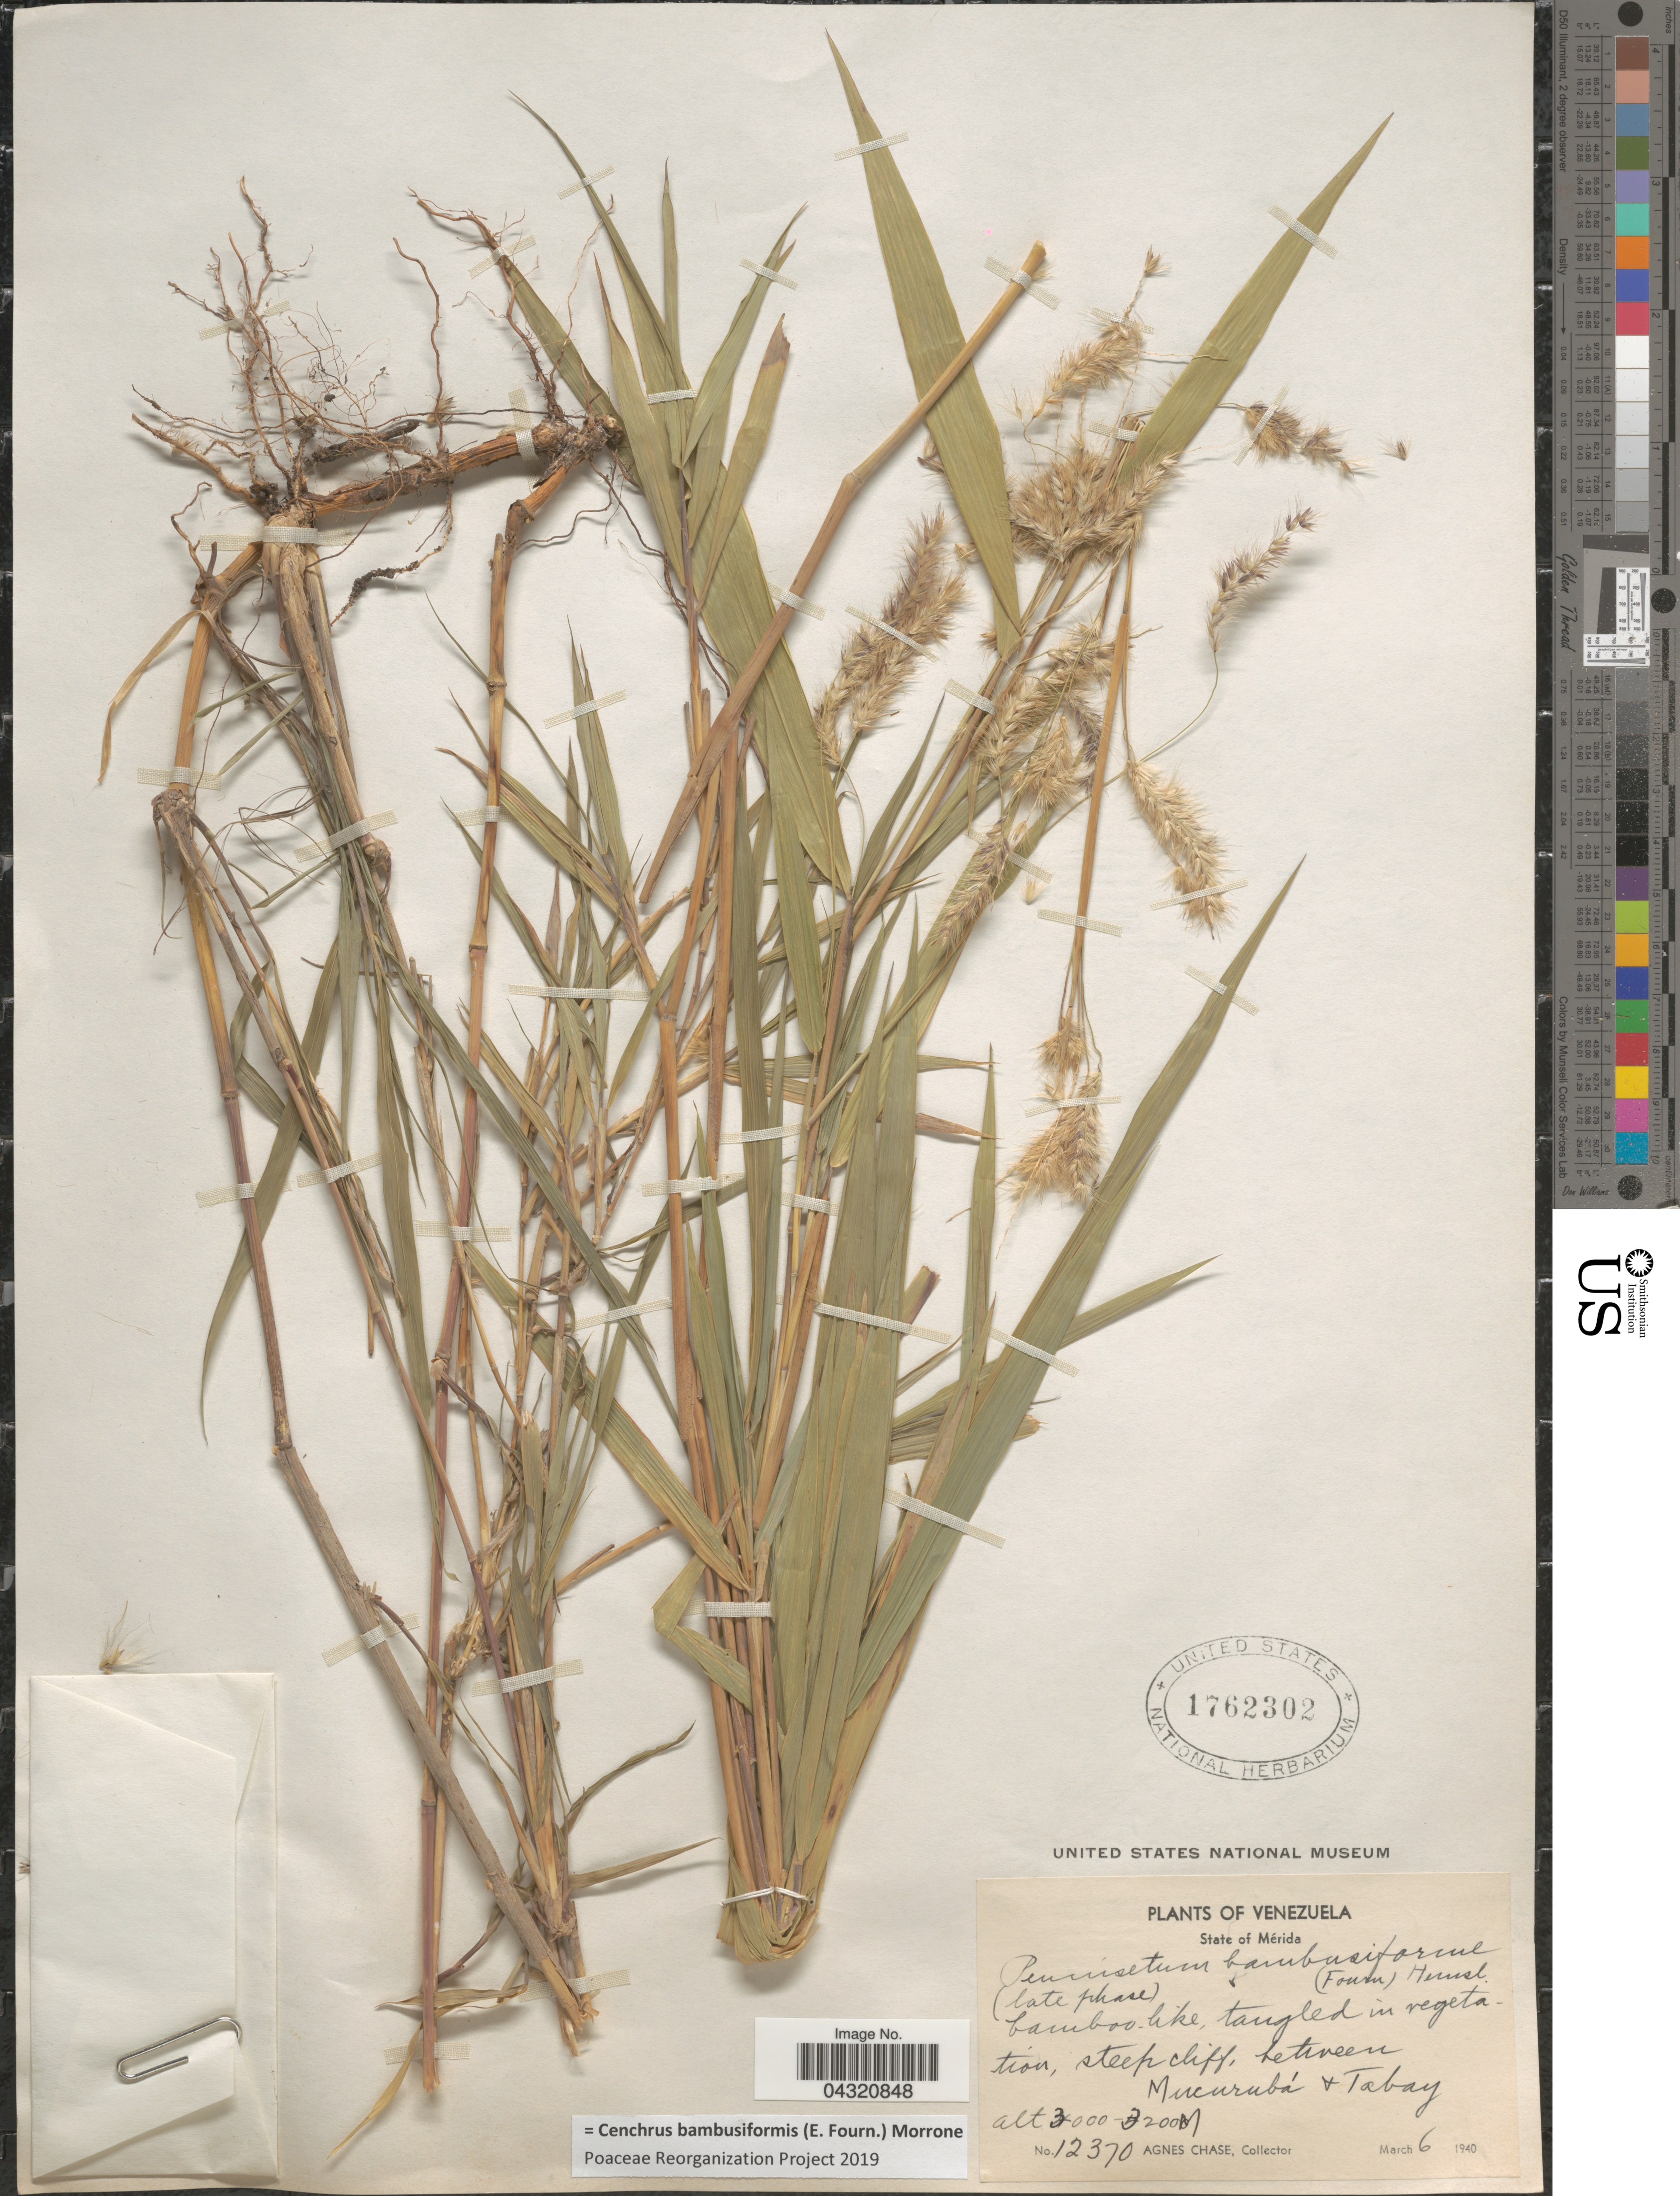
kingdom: Plantae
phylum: Tracheophyta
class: Liliopsida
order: Poales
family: Poaceae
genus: Cenchrus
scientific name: Cenchrus bambusiformis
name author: (E. Fourn.) Morrone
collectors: A. Chase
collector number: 12370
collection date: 1940-03-06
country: Venezuela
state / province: Merida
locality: Between Mucurubá & Tabay.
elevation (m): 3000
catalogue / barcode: US 1762302